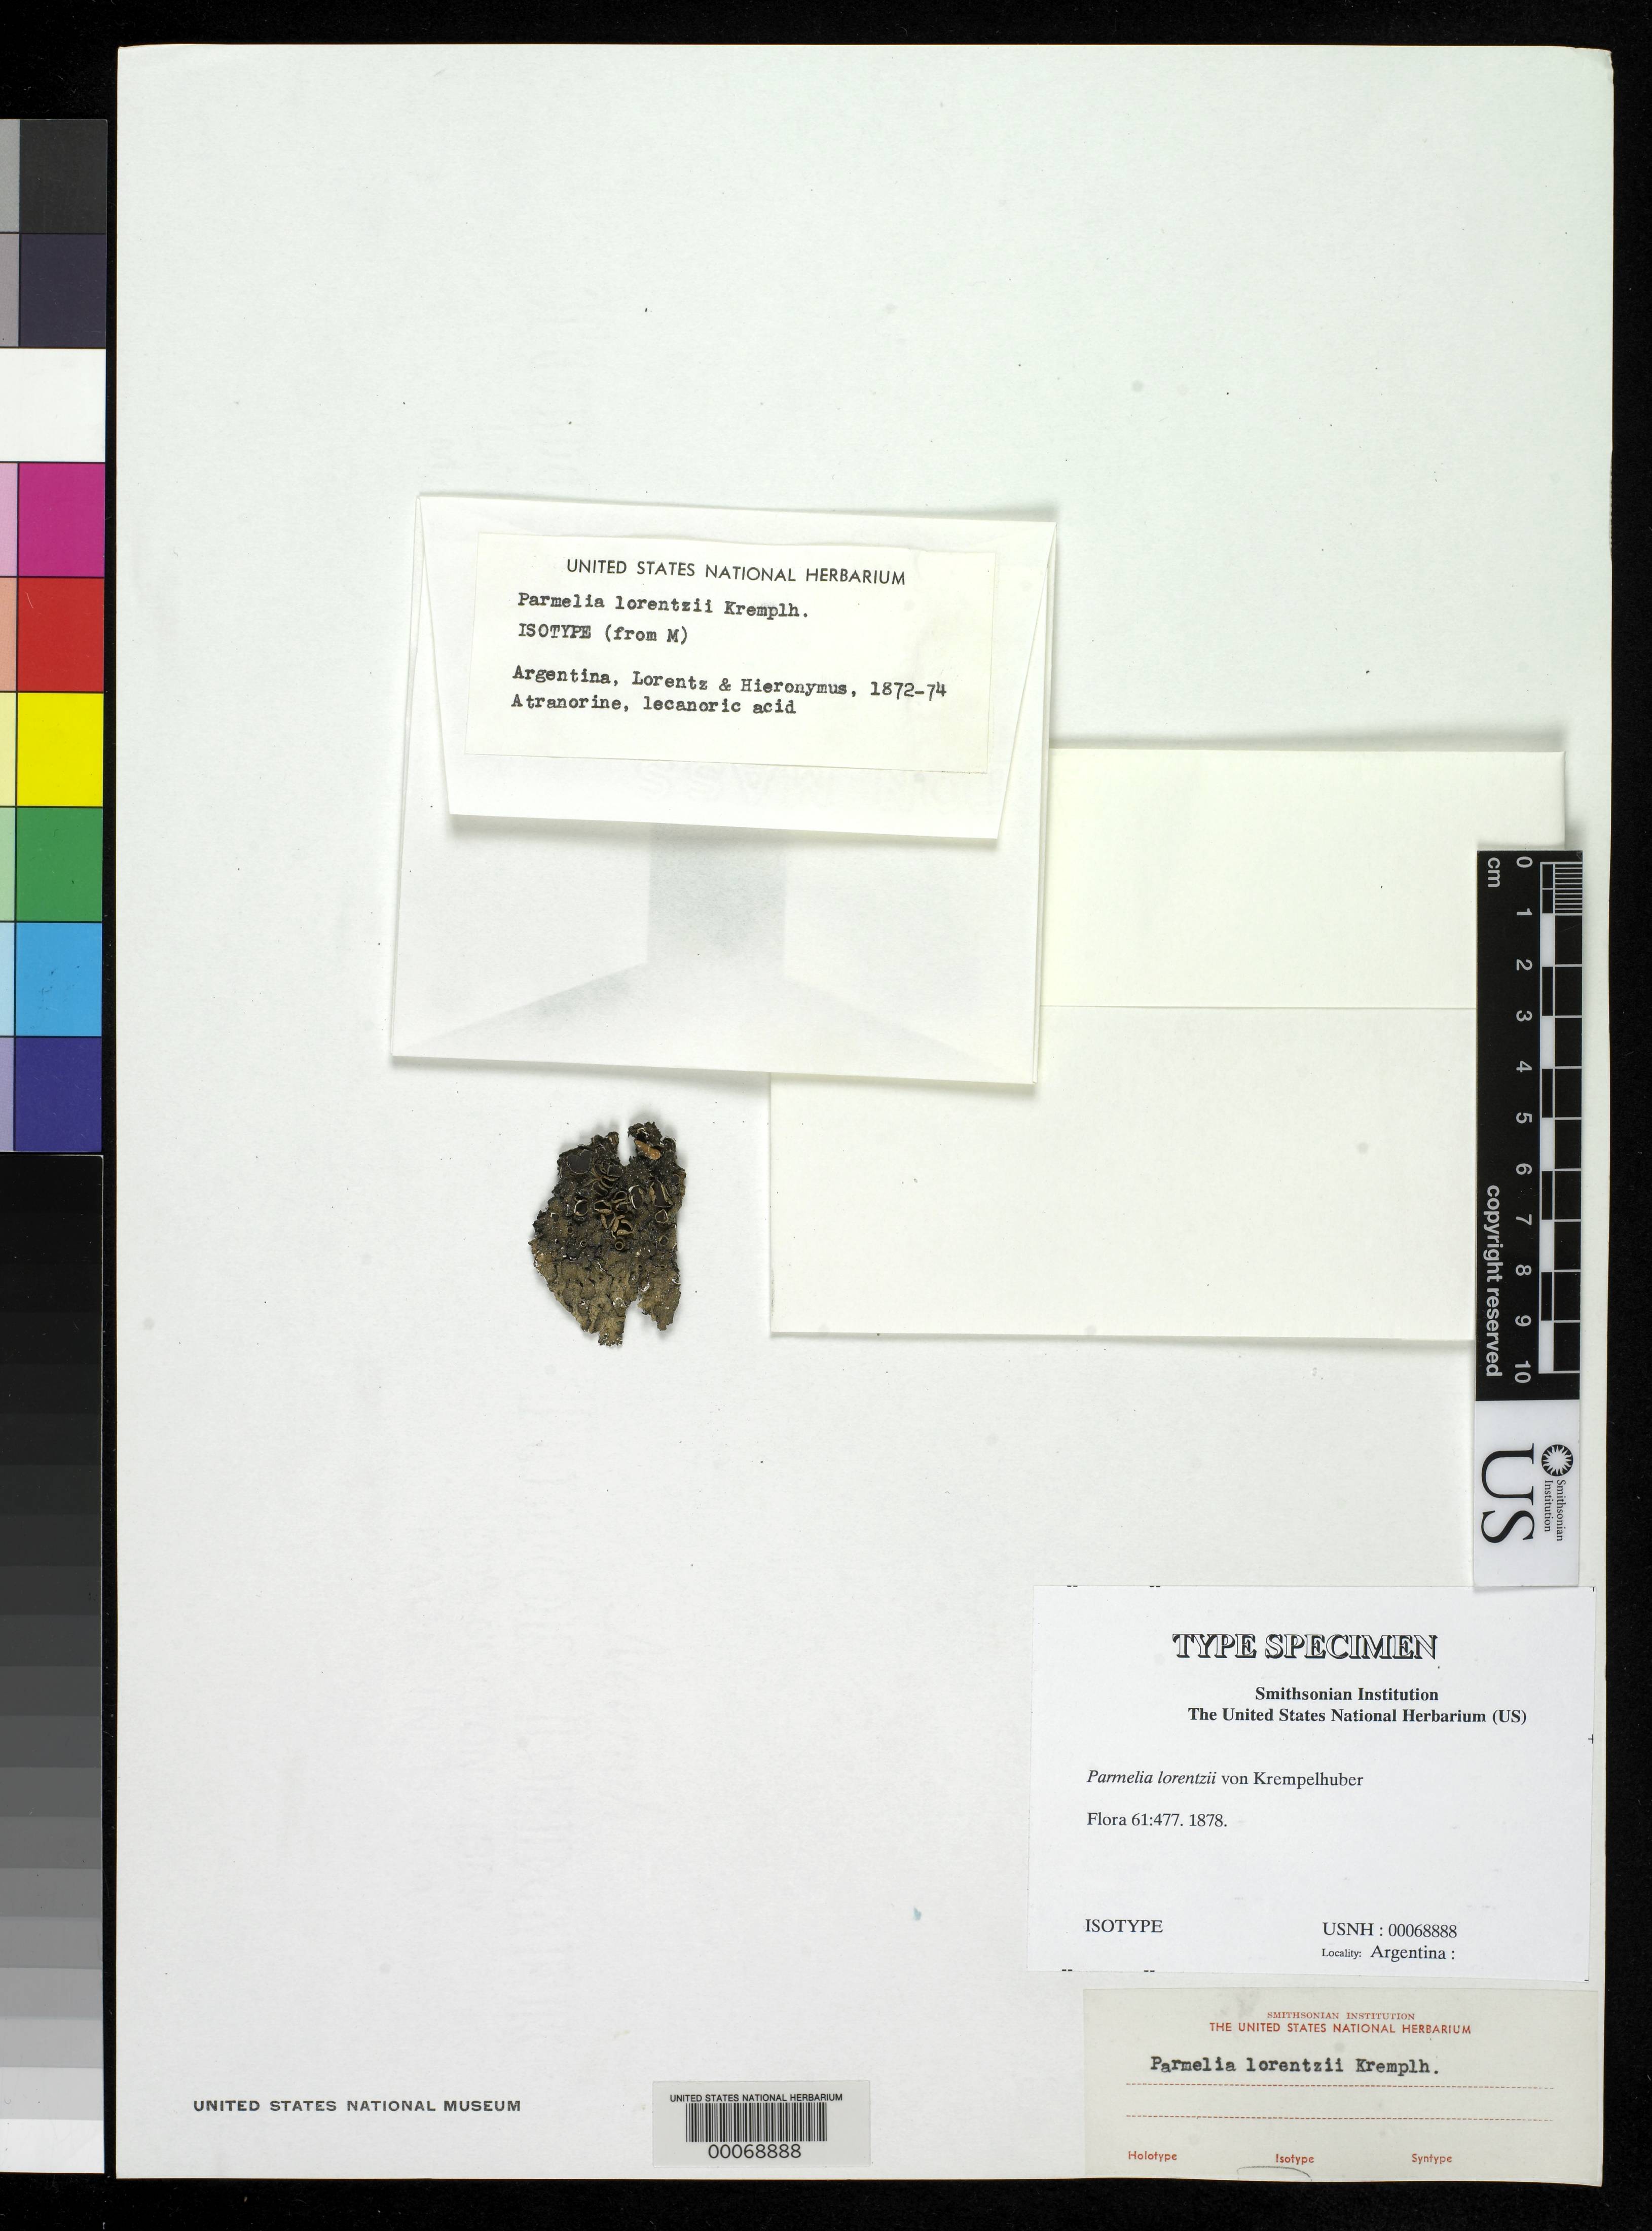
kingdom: Fungi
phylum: Ascomycota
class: Lecanoromycetes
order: Lecanorales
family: Parmeliaceae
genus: Parmelia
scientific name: Parmelia lorentzii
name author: Kremp.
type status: Isotype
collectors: P. G. Lorentz & G. H. Hieronymus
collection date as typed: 1872 to -- --- 1874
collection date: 1872/1874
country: Argentina